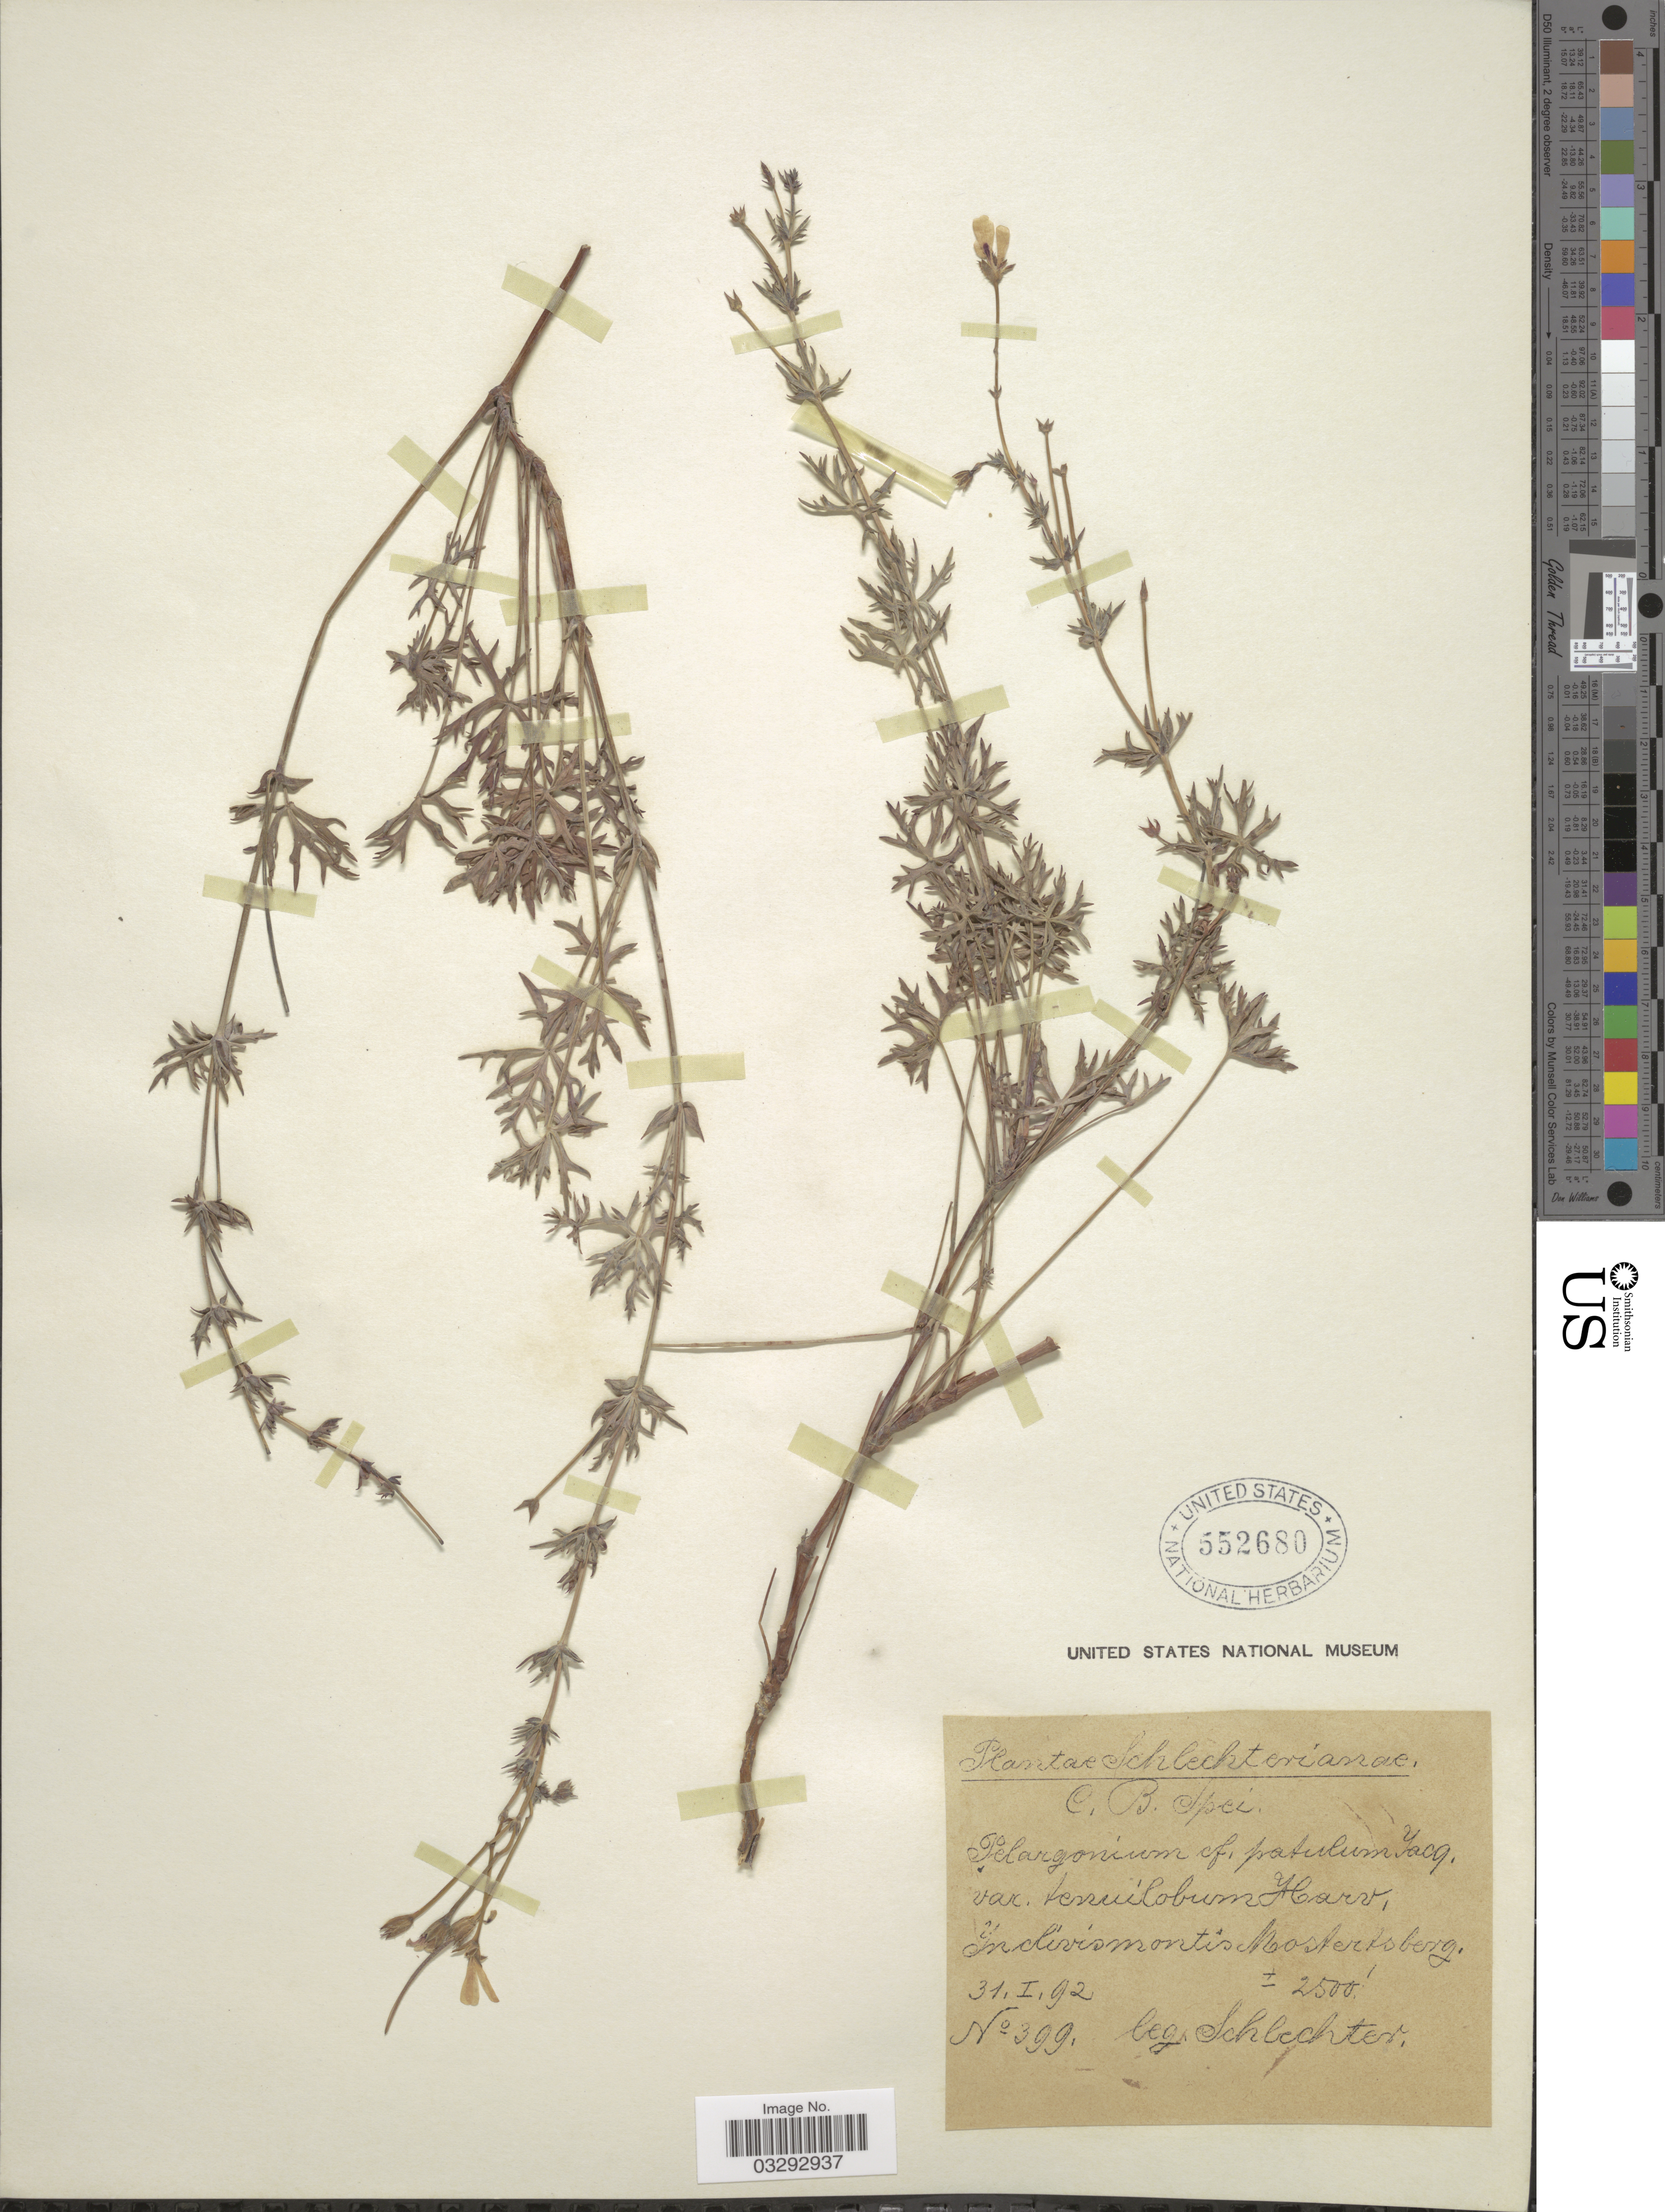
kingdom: Plantae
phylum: Tracheophyta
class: Magnoliopsida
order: Geraniales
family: Geraniaceae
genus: Pelargonium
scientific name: Pelargonium patulum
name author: Jacq.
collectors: Schlechter, --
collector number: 399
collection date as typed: Transcribed d/m/y: 31/1/92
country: South Africa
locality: In clivis montis Mostertsberg.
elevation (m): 762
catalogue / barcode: US 552680